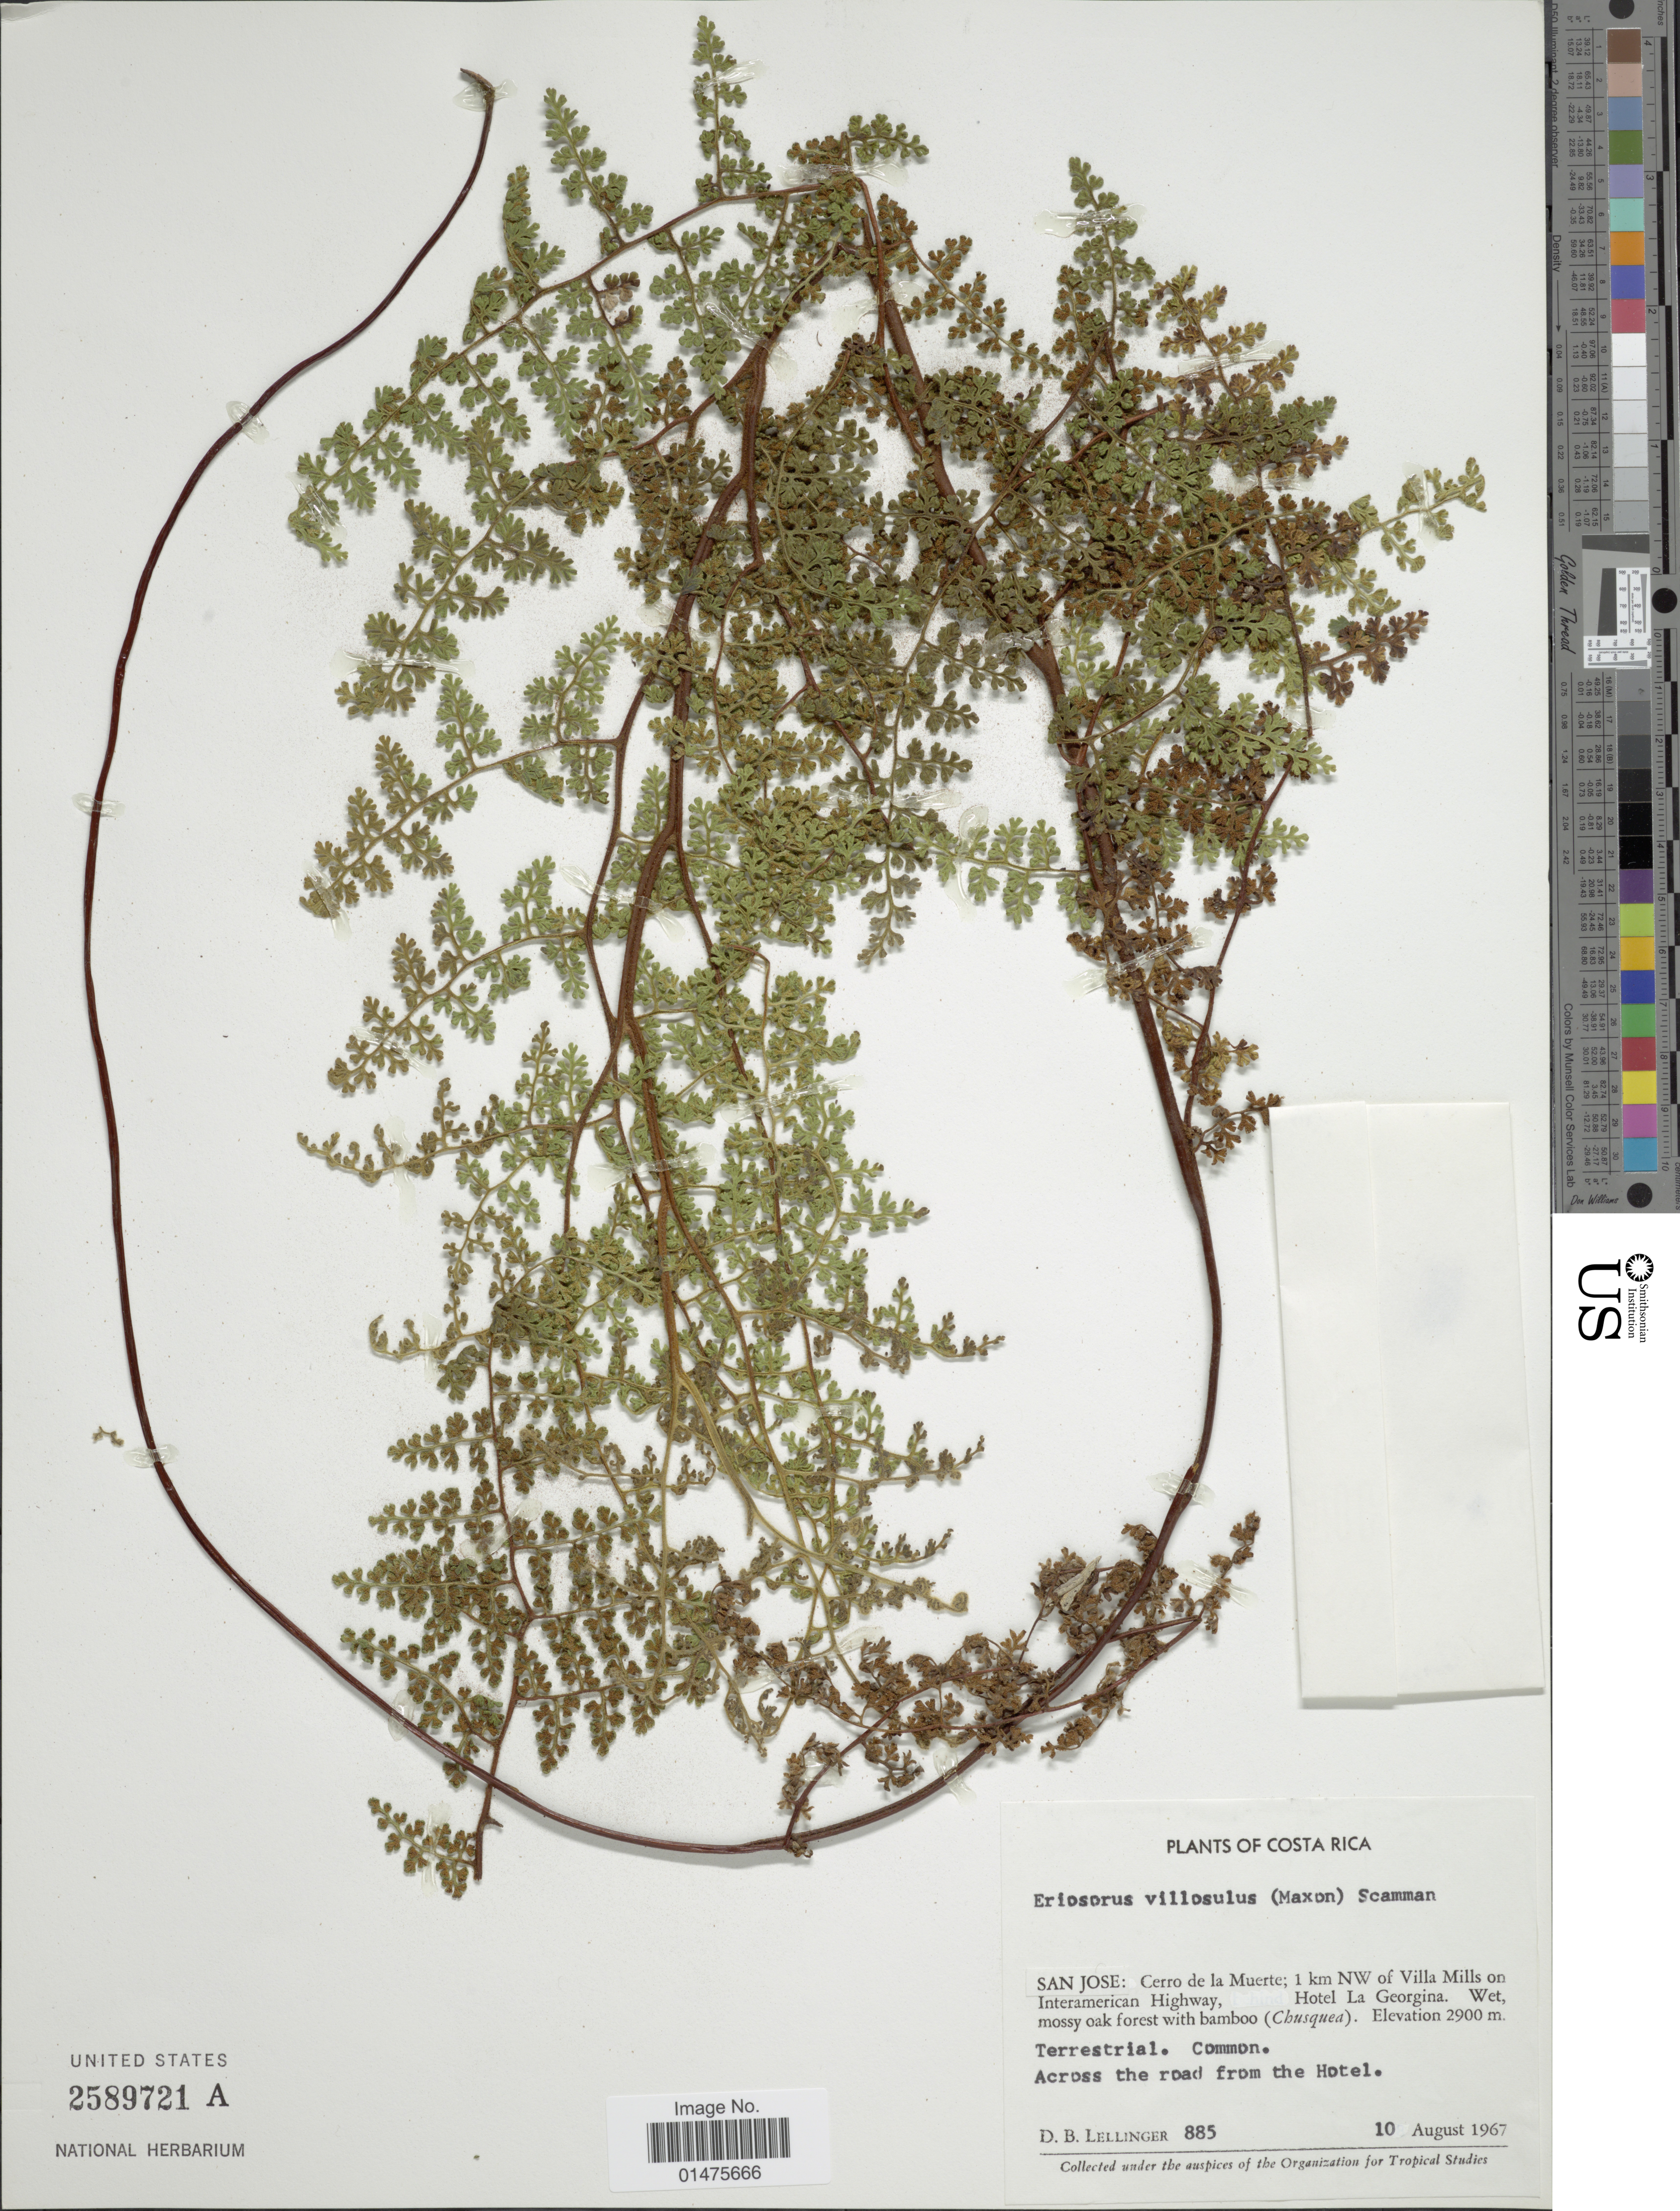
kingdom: Plantae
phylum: Tracheophyta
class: Polypodiopsida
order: Polypodiales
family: Pteridaceae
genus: Jamesonia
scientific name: Jamesonia villosula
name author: (Maxon)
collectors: D. B. Lellinger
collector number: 885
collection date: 1967-08-10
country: Costa Rica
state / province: San José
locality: Cerro de la Muerte; 1 km NW of Villa Mills on Inetramerican Highway, Hotel La Georgina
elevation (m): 2900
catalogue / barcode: US 2589721A